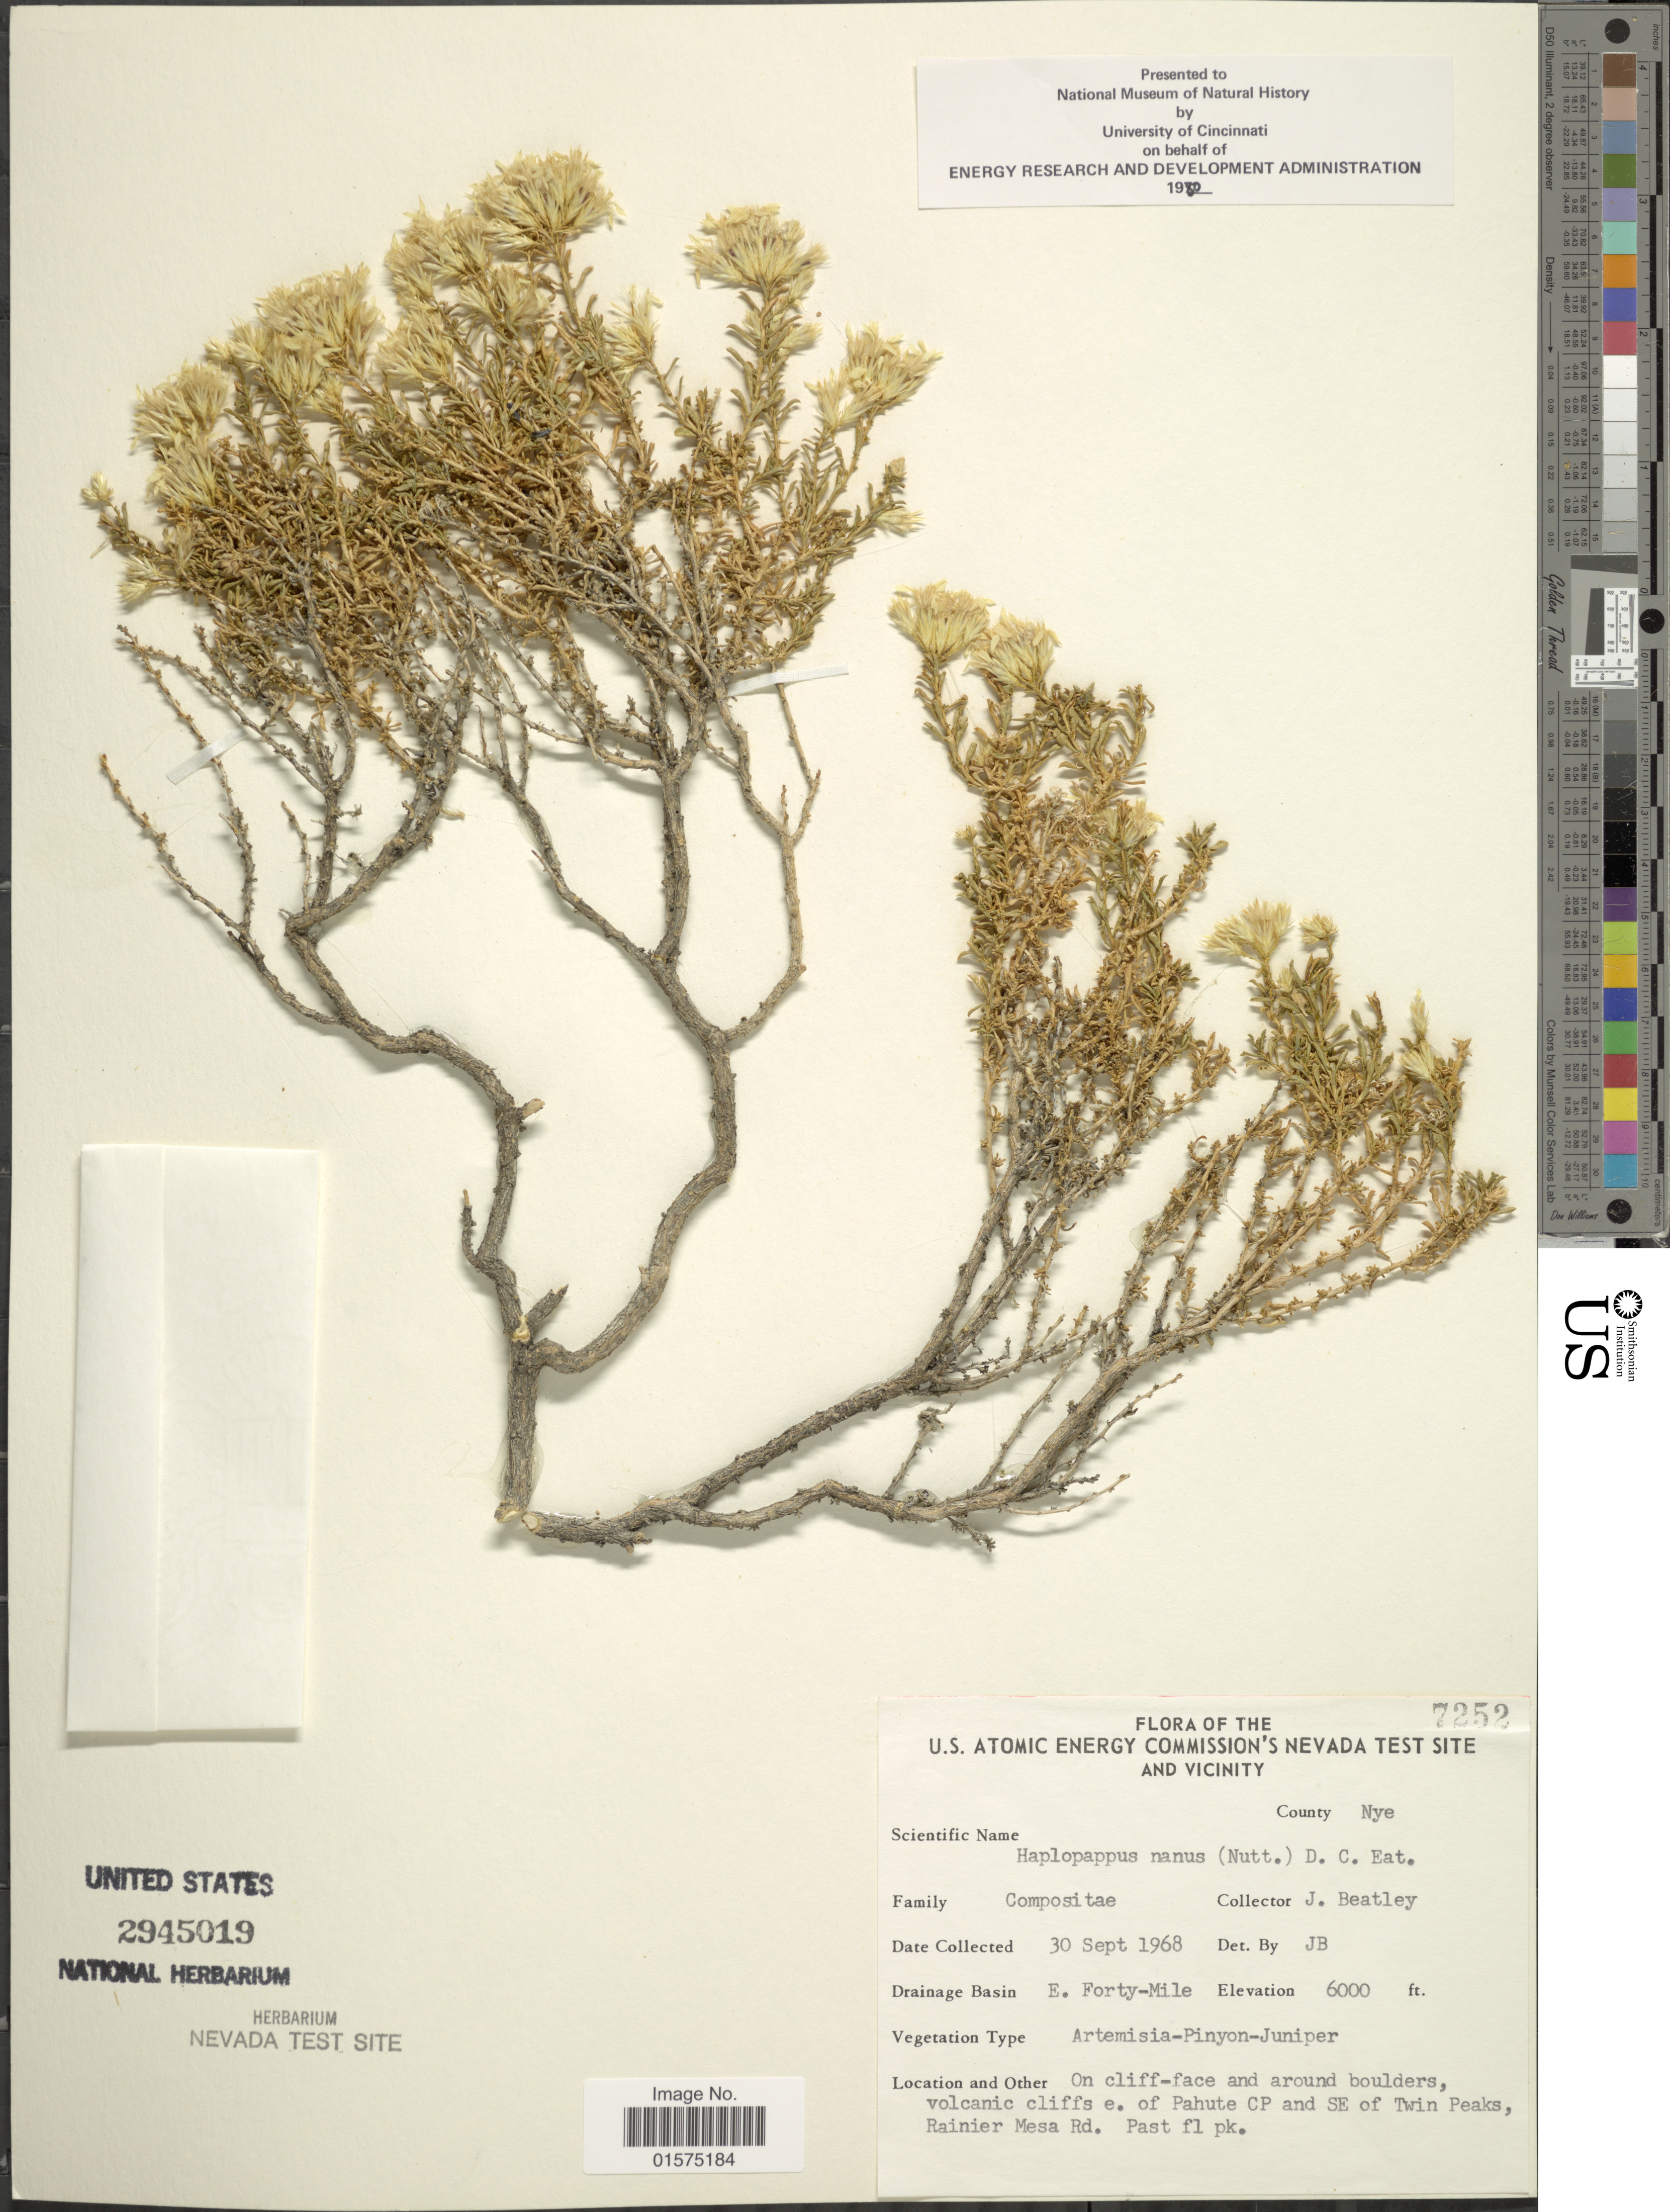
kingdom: Plantae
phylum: Tracheophyta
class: Magnoliopsida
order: Asterales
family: Asteraceae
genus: Ericameria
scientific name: Ericameria nana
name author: Nutt.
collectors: J. C. Beatley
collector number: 7252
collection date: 1968-09-30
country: United States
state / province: Nevada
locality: U.S. Atomic Energy Commission's Nevada Test Site and vicinity. County Nye. Drainage Basin E. Forty-Mile. e. of Pahute CP and SE of Twin Peaks, Rainier Mesa Rd.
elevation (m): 1829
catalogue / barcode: US 2945019